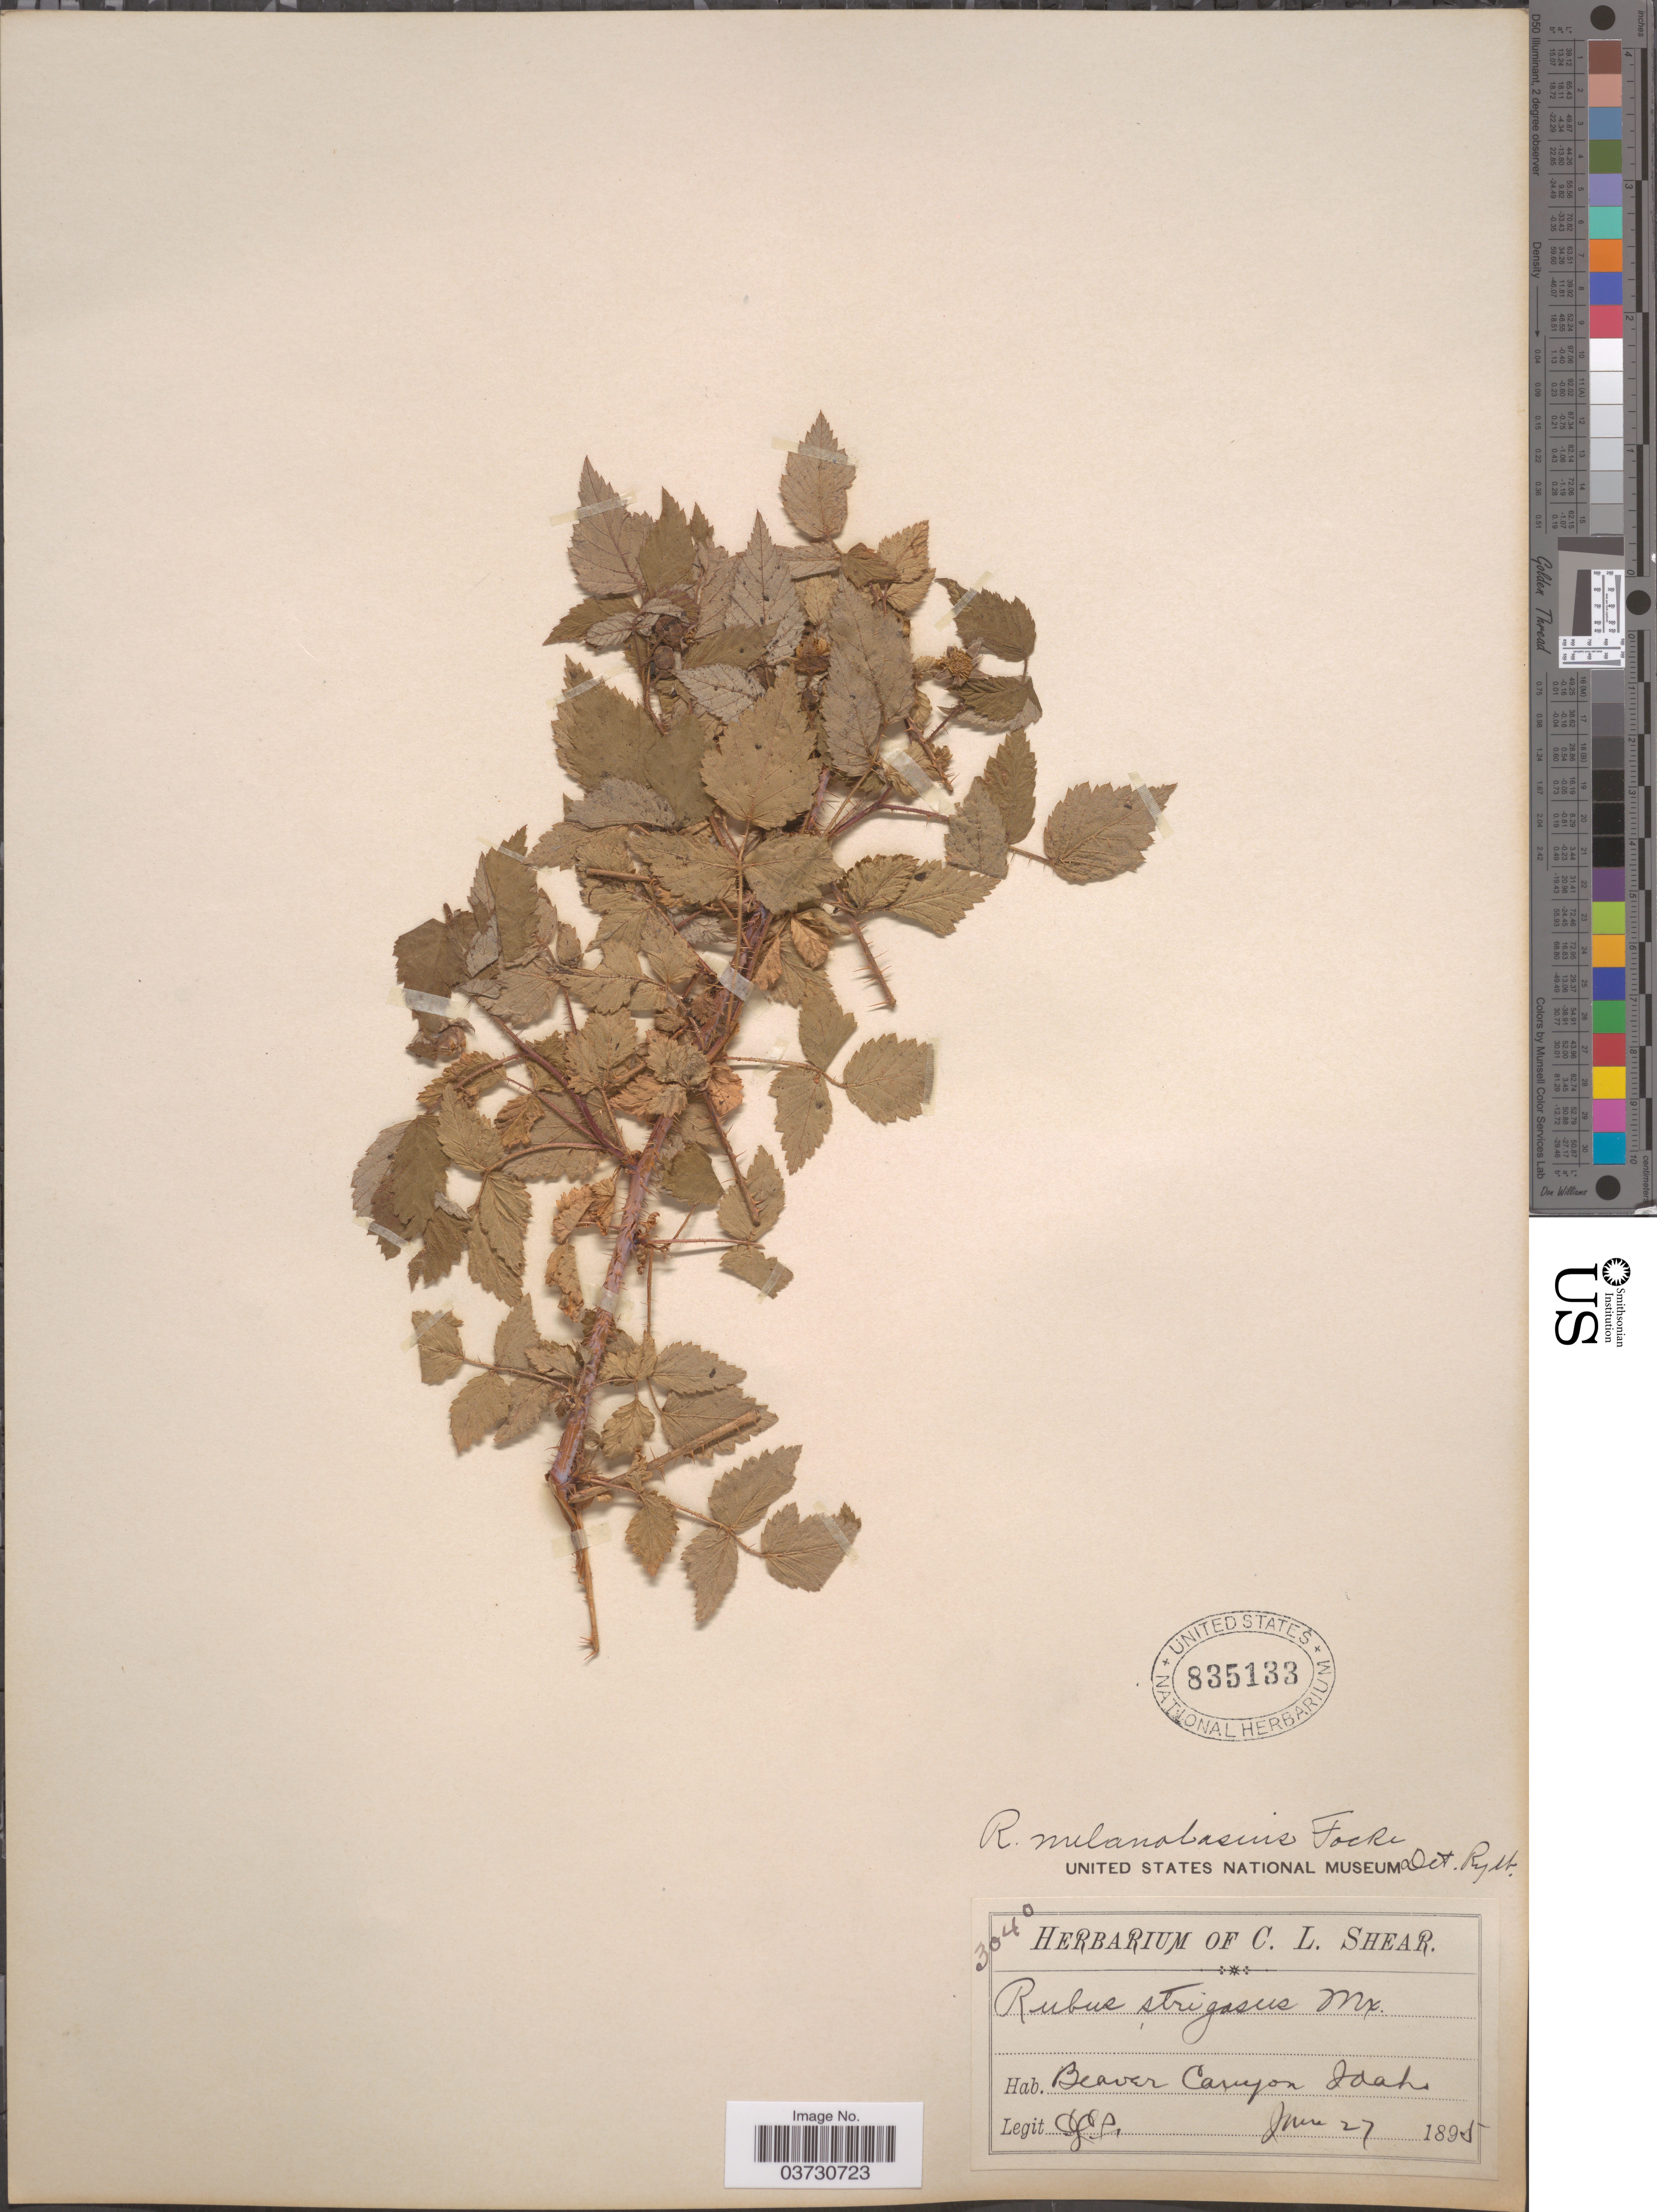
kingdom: Plantae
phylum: Tracheophyta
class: Magnoliopsida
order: Rosales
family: Rosaceae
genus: Rubus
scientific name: Rubus melanolasius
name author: Dieck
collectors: C. L. Shear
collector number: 3040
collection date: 1895-06-27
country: United States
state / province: Idaho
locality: Beaver Canyon.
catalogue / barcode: US 835133